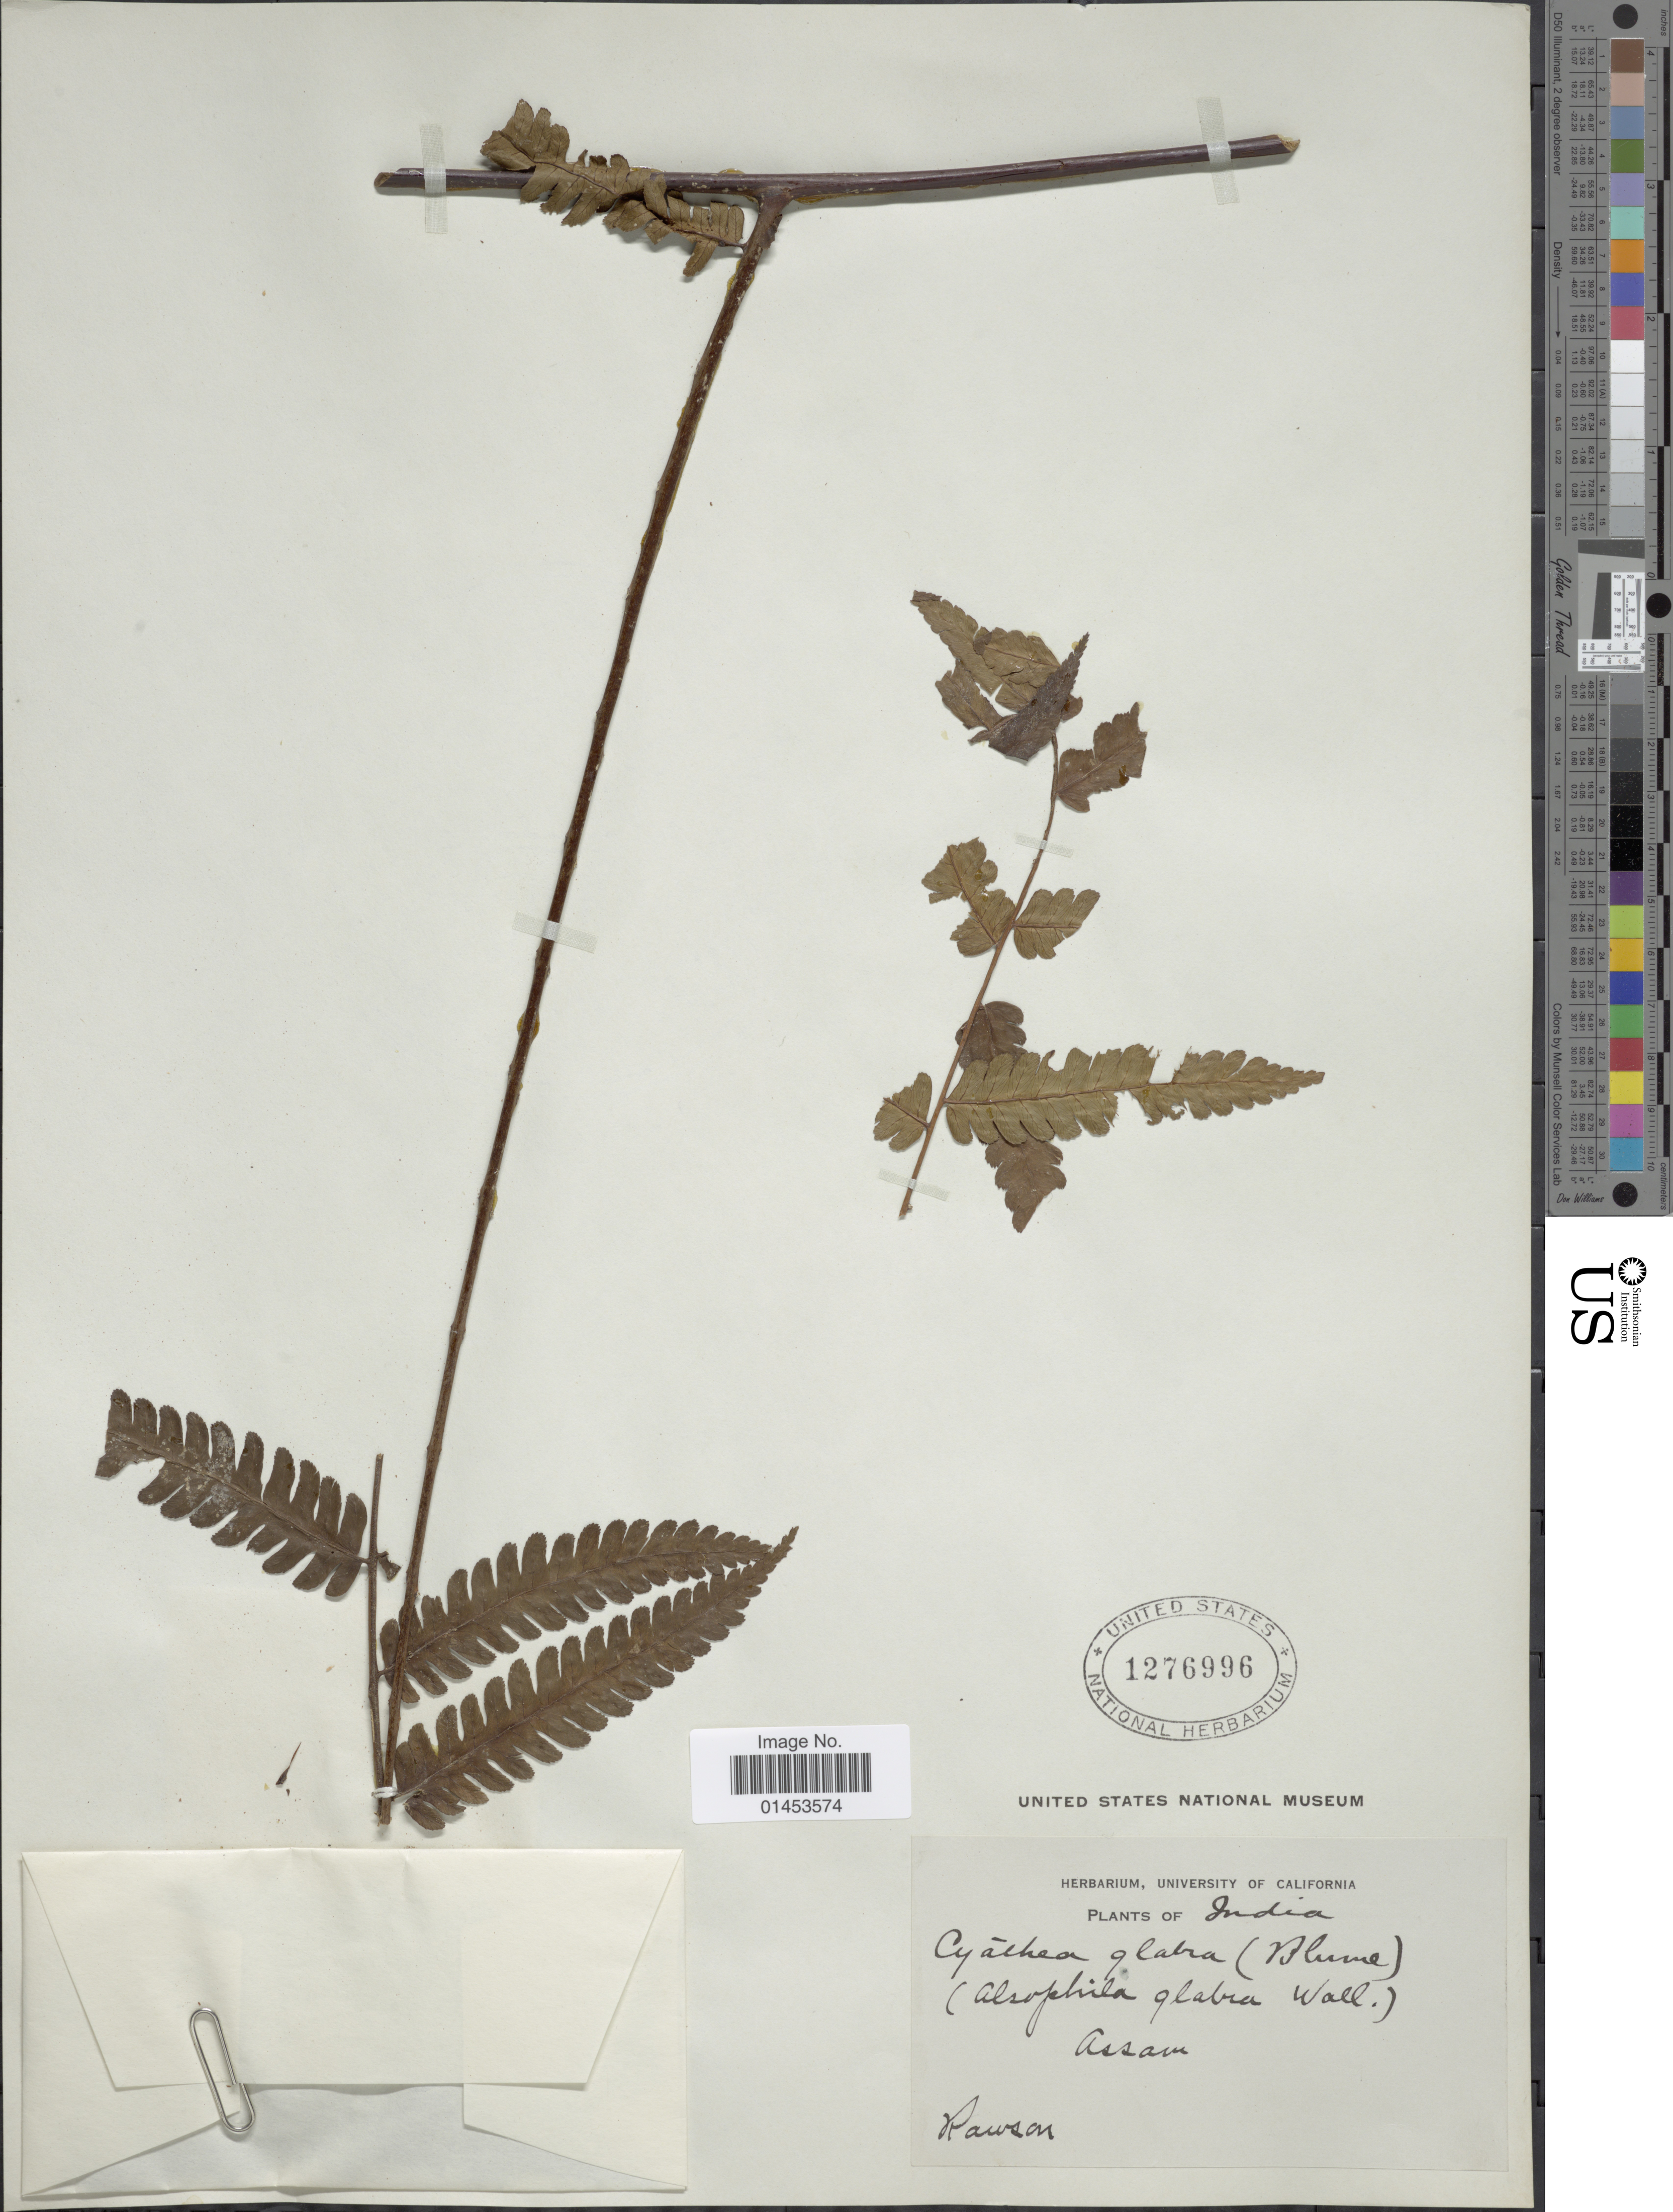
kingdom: Plantae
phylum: Tracheophyta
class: Polypodiopsida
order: Cyatheales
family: Cyatheaceae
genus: Cyathea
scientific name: Cyathea gigantea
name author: (Wall. ex Hook.) Holttum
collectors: Rawson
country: India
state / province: Assam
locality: Plants of India, Assam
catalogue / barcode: US 1276996